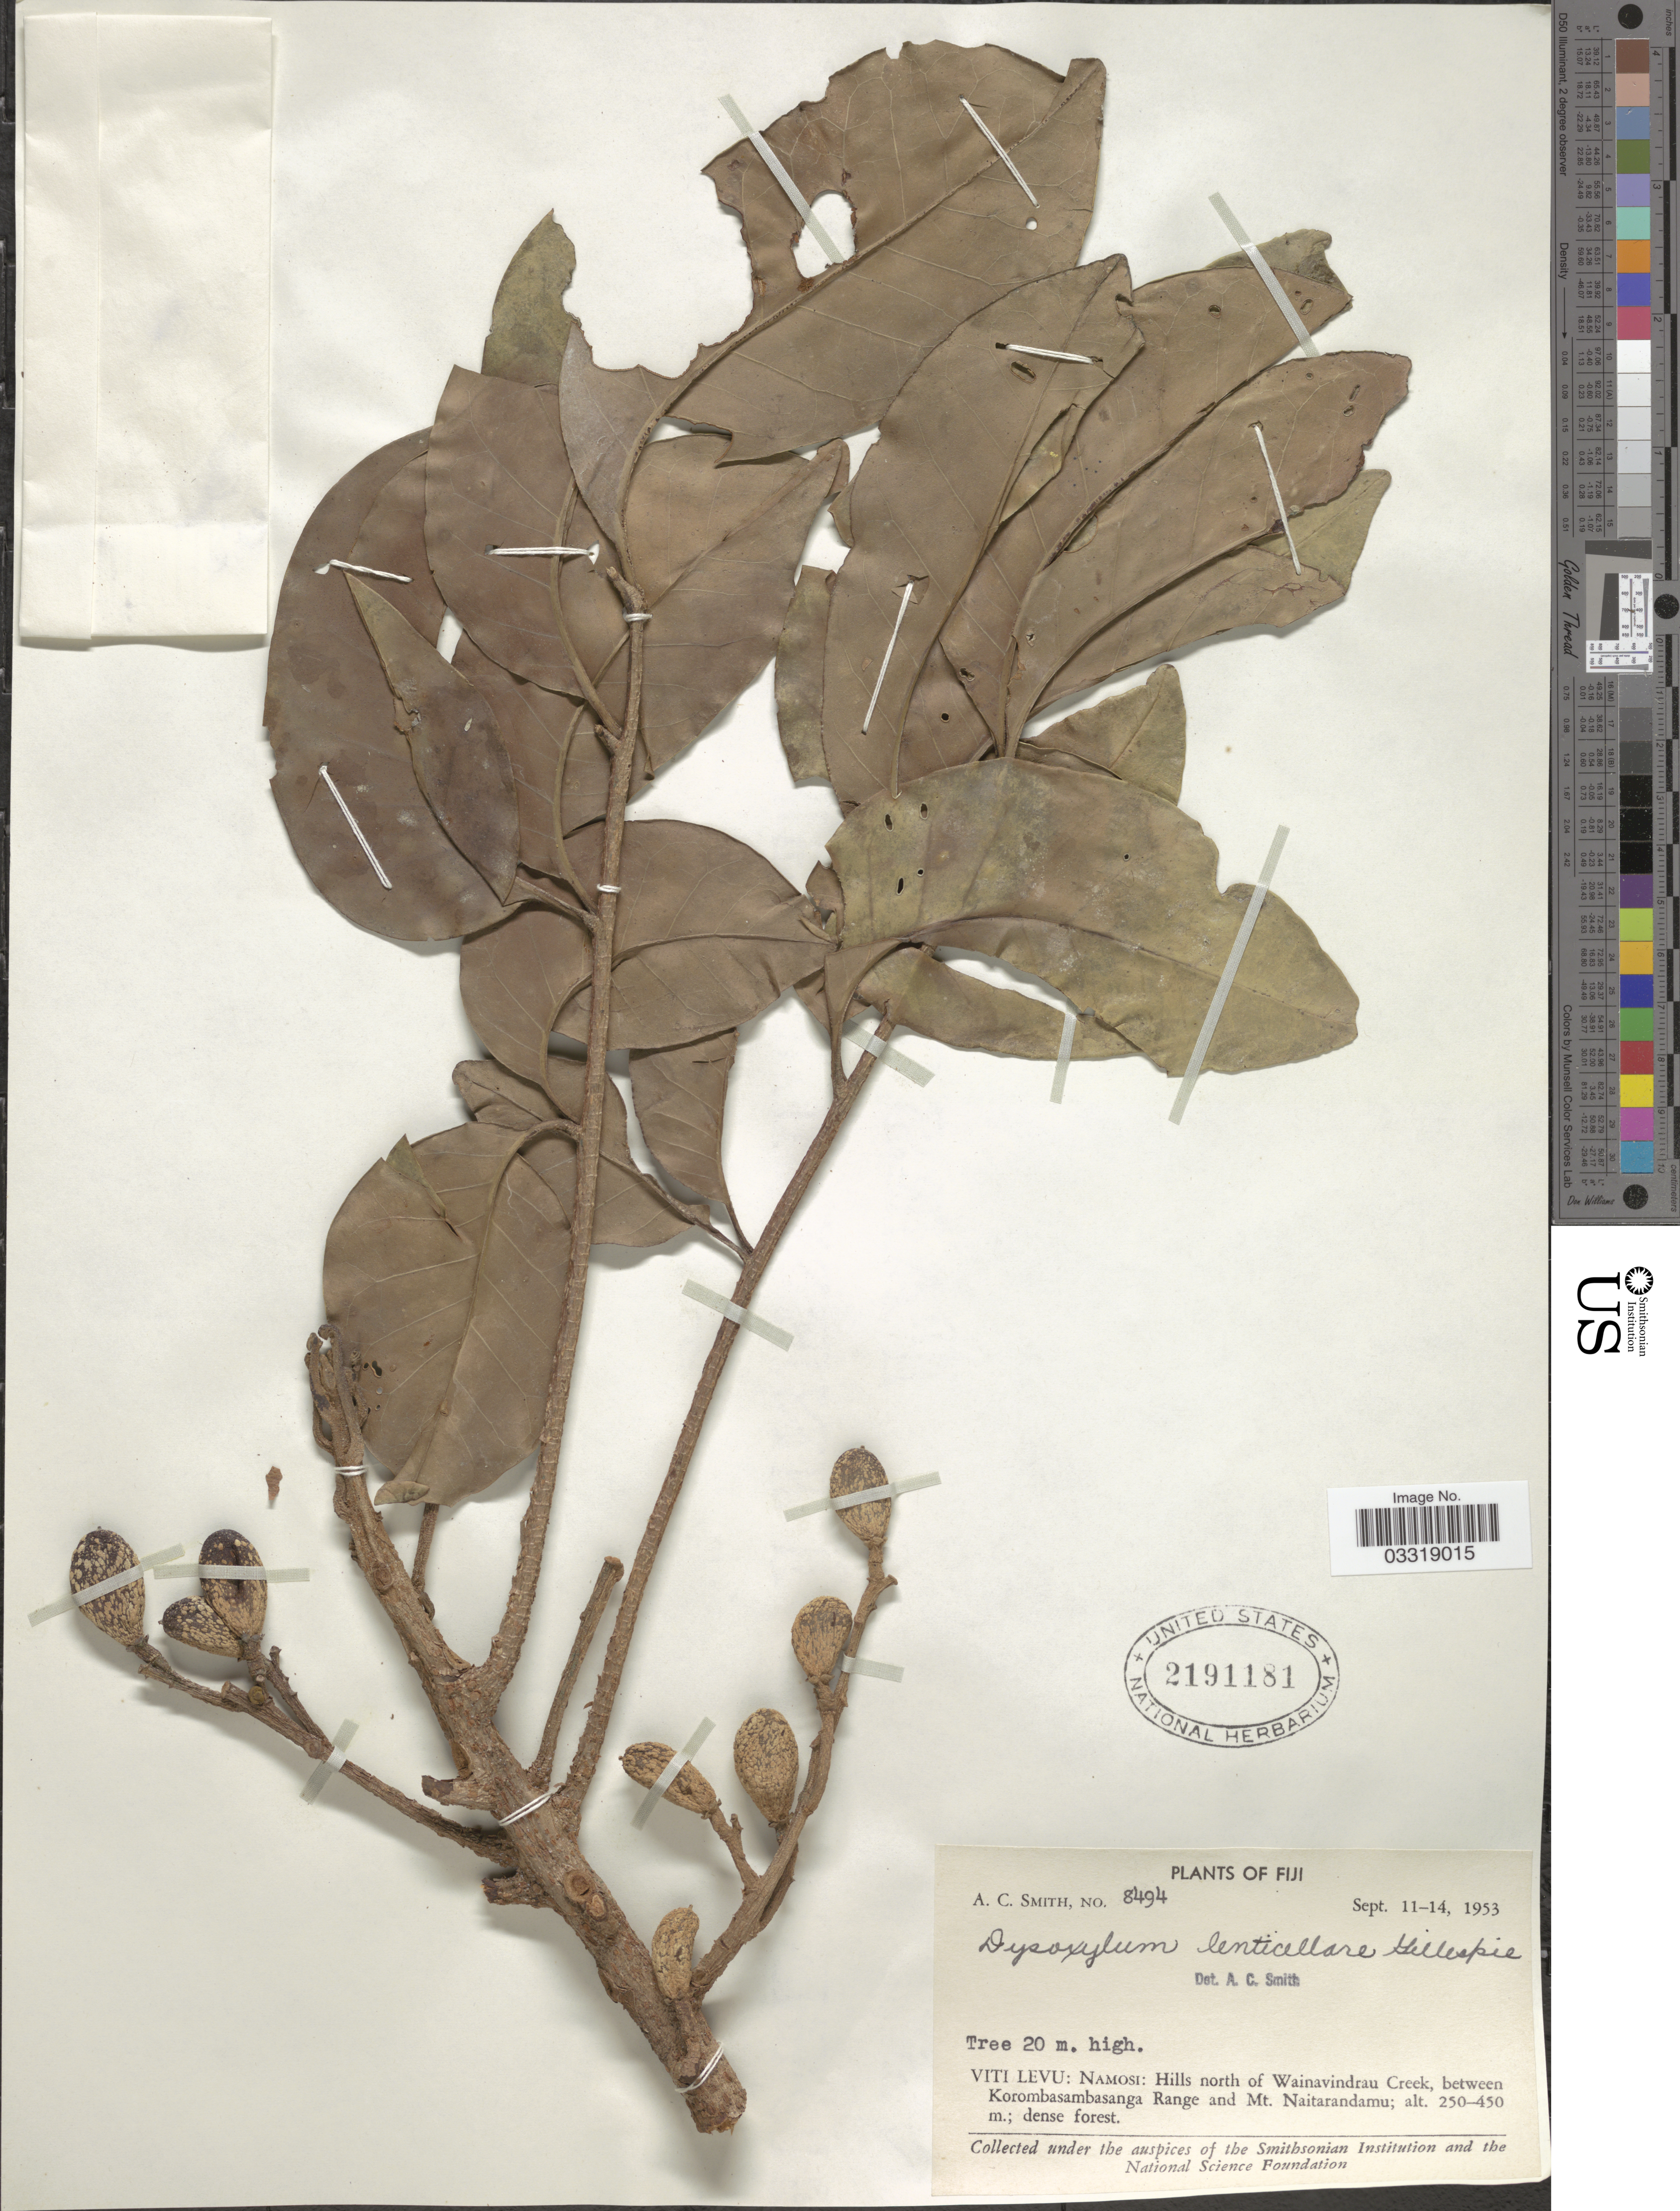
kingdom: Plantae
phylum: Tracheophyta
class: Magnoliopsida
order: Sapindales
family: Meliaceae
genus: Didymocheton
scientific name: Didymocheton lenticellaris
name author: (Gillespie) Harms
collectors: A. C. Smith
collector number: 8494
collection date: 1953-09-11/1953-09-14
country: Fiji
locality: Viti Levu: Namosi: Hills north of Wainavindrau Creek, between Korombasambasanga Range and Mt. Naitarandamu.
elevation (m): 250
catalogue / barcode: US 2191181